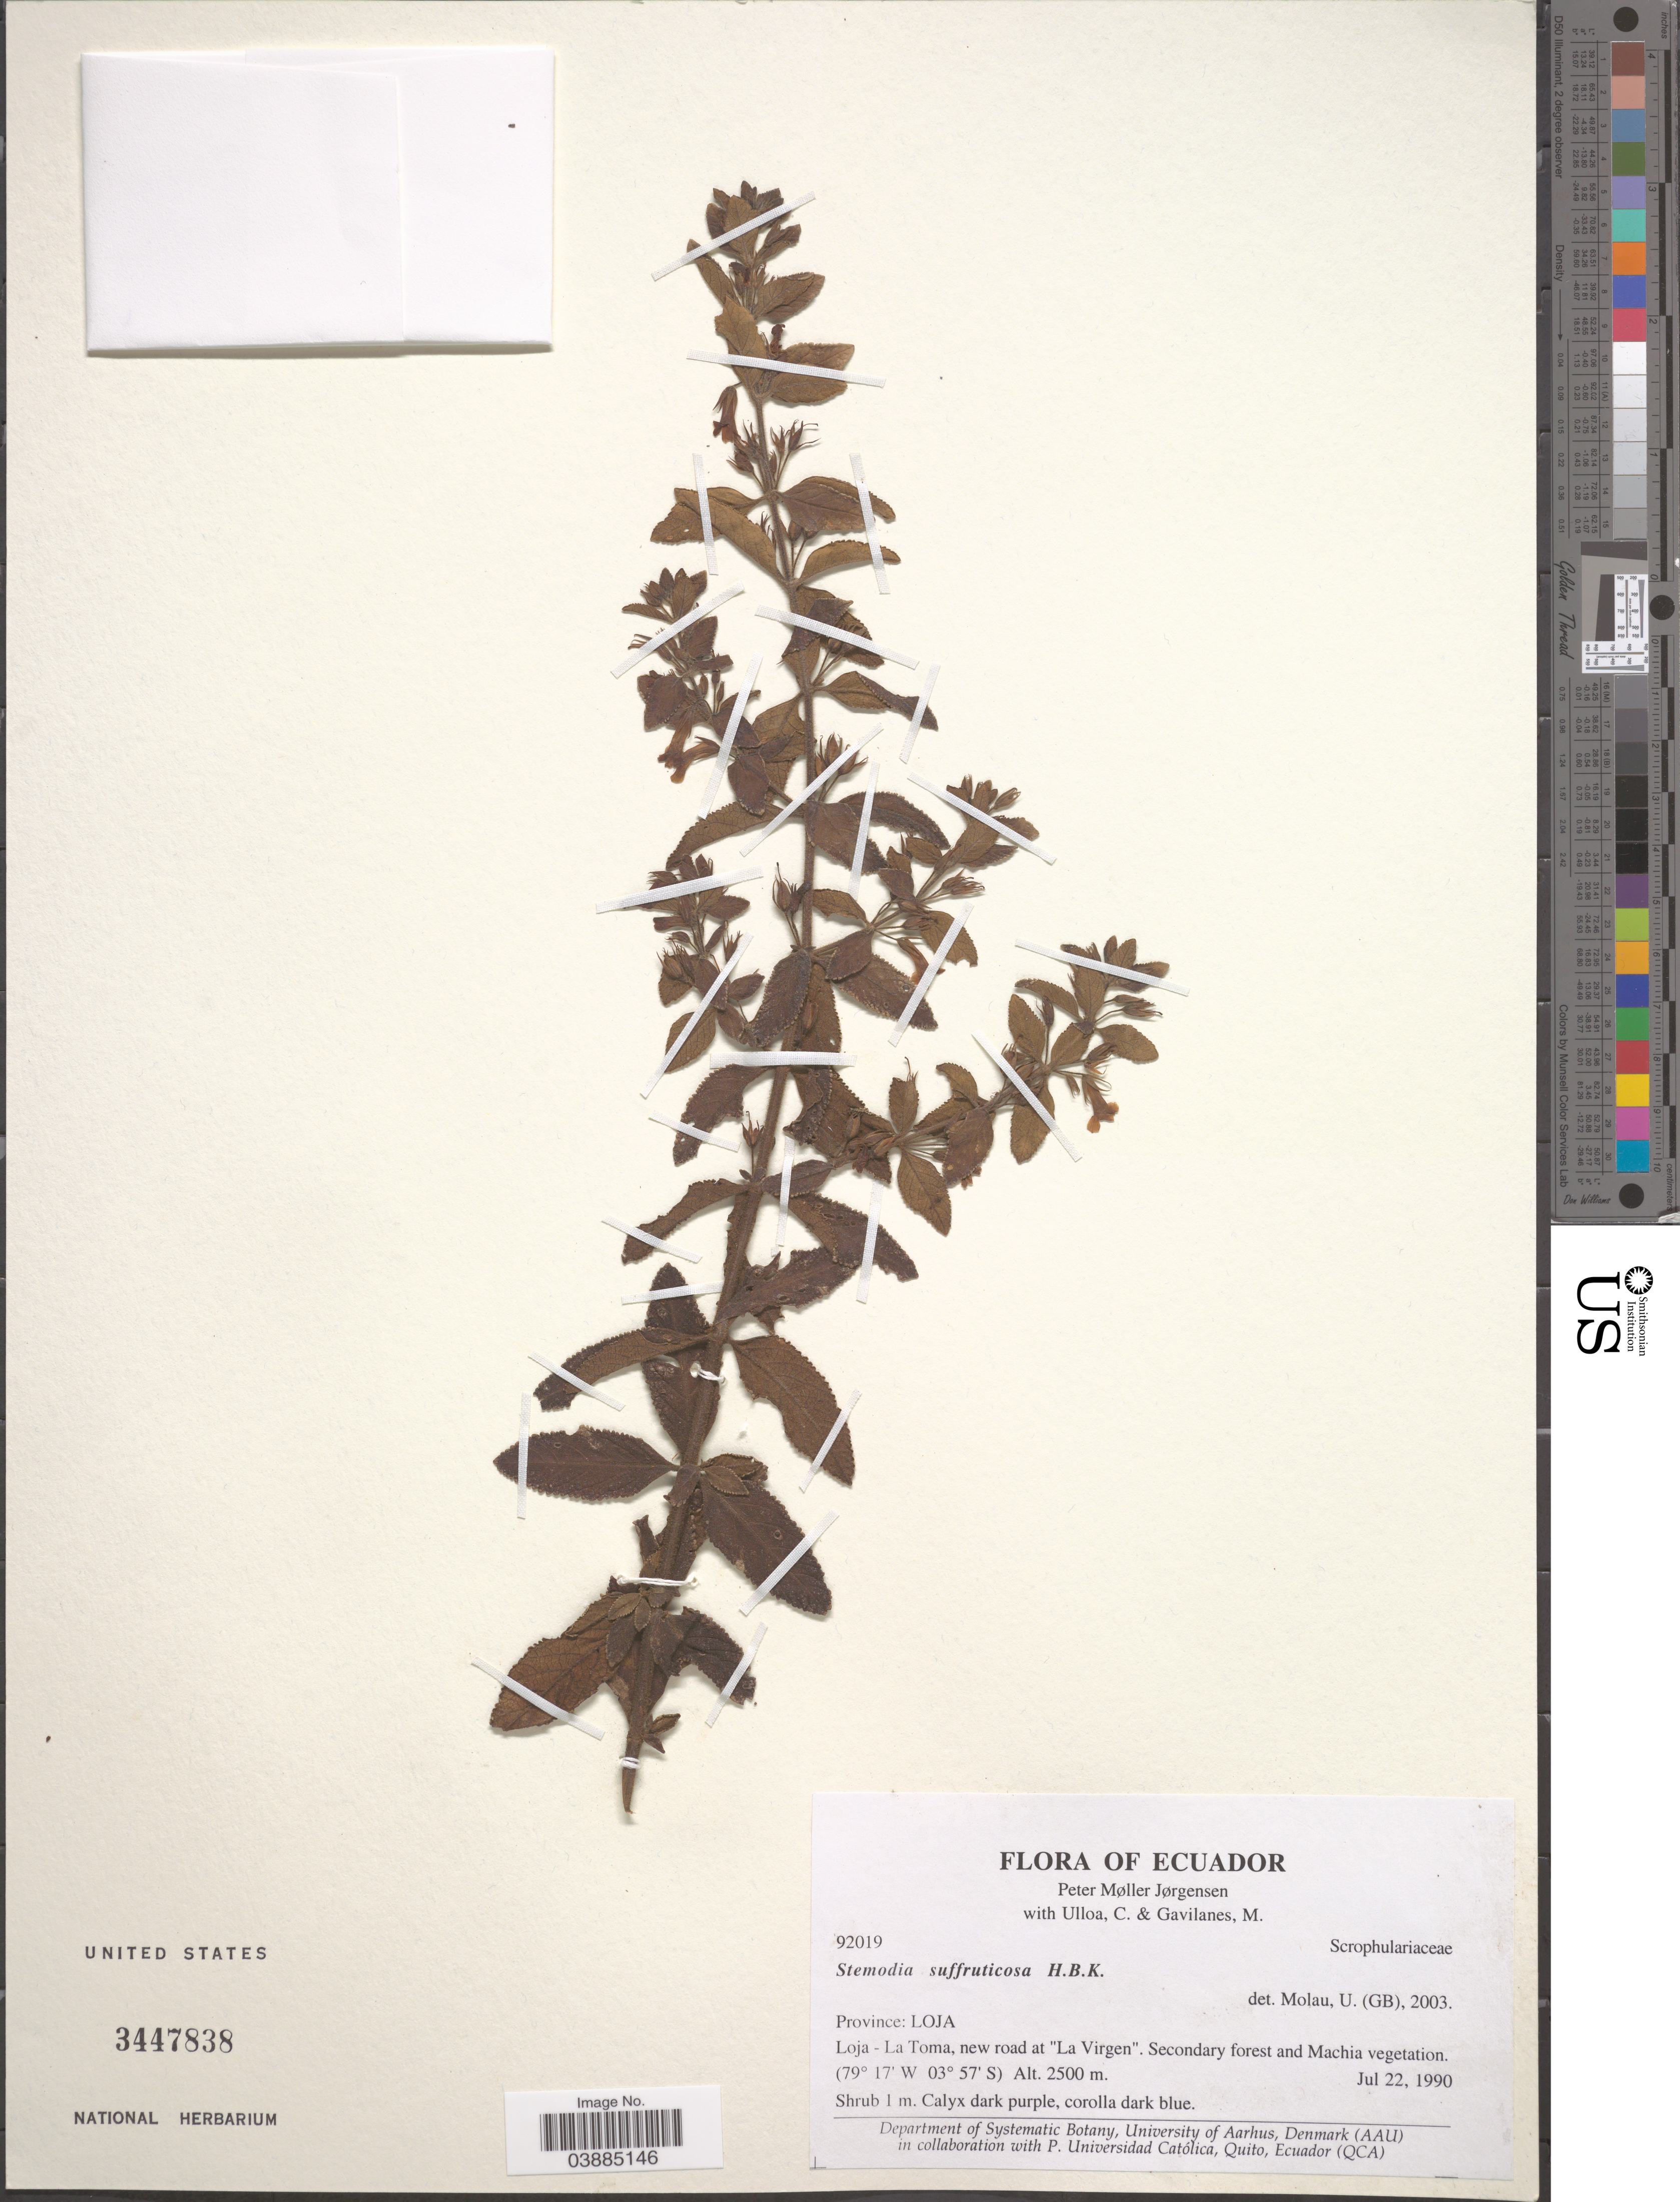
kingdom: Plantae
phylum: Tracheophyta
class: Magnoliopsida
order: Lamiales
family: Plantaginaceae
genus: Stemodia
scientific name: Stemodia suffruticosa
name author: Kunth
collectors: P. M. Jørgensen, C. Ulloa & M. Gavilanes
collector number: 92019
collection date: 1990-07-22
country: Ecuador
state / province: Loja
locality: Loja - La Toma, new road at "La Virgen".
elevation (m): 2500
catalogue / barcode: US 3447838